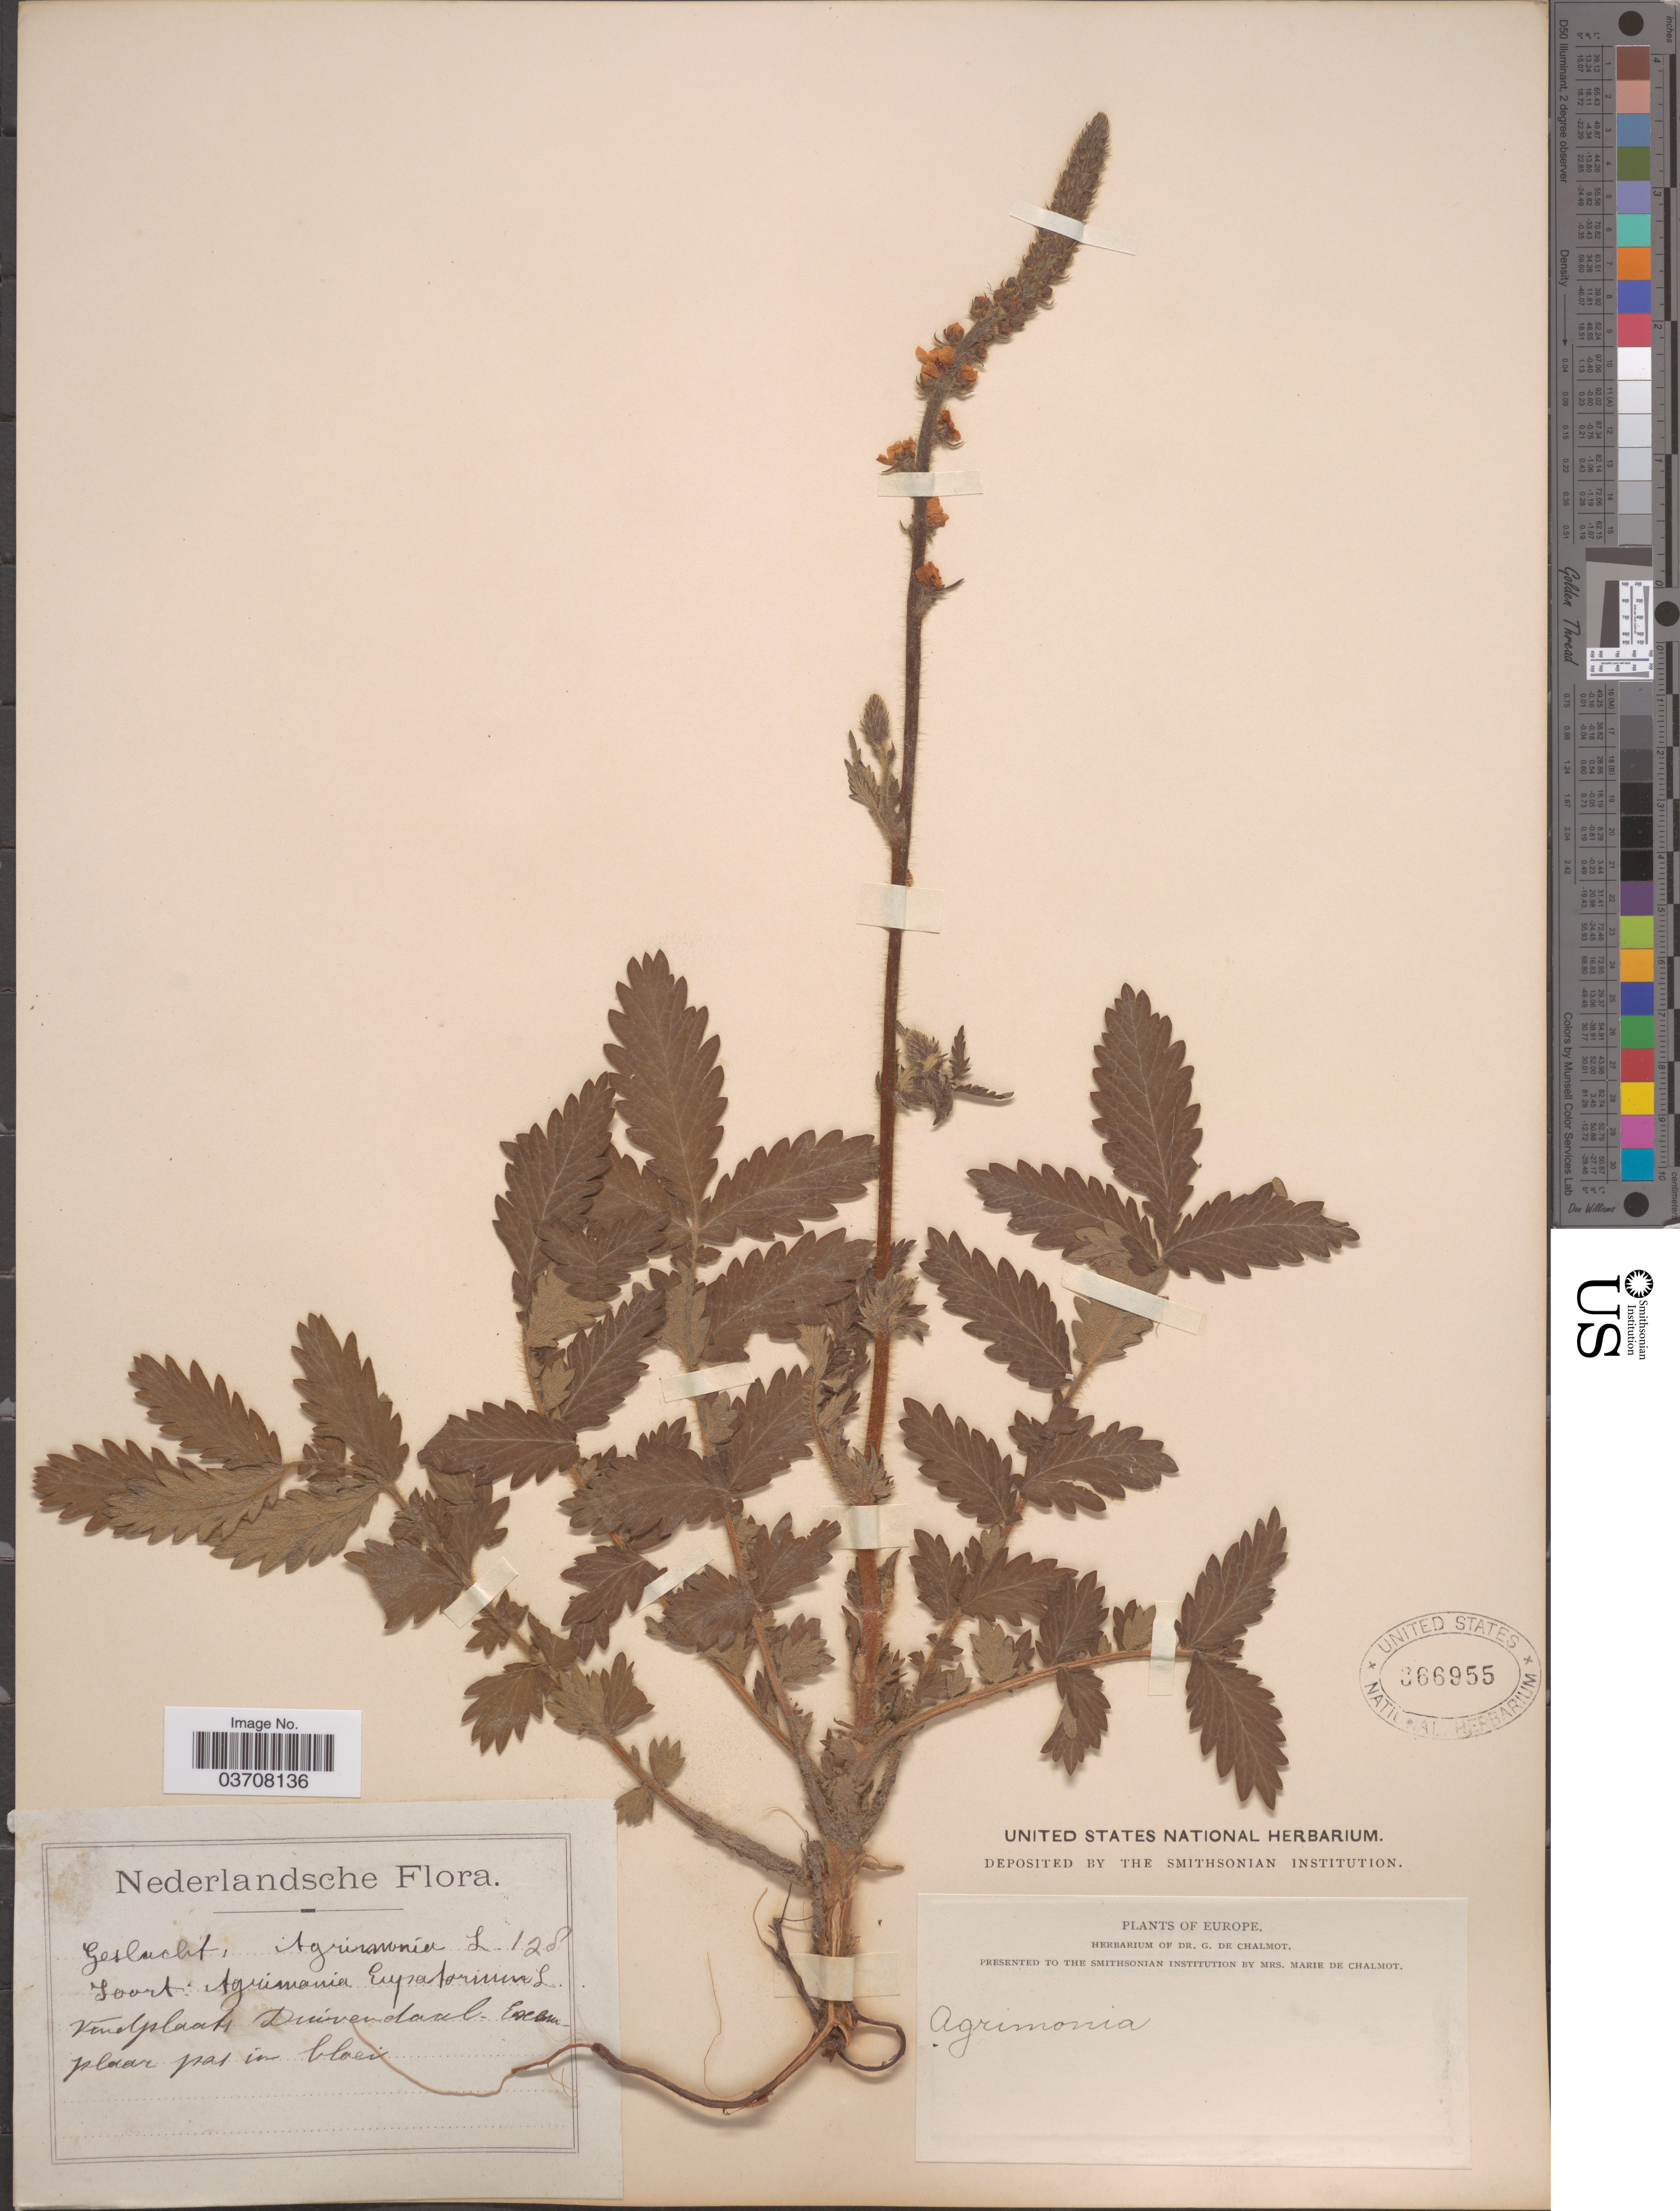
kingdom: Plantae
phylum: Tracheophyta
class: Magnoliopsida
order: Rosales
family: Rosaceae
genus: Agrimonia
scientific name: Agrimonia eupatoria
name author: L.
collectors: ex herb. G. de Chalmot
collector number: L128?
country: Netherlands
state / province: Gelderland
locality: Duivendaal.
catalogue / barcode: US 366955